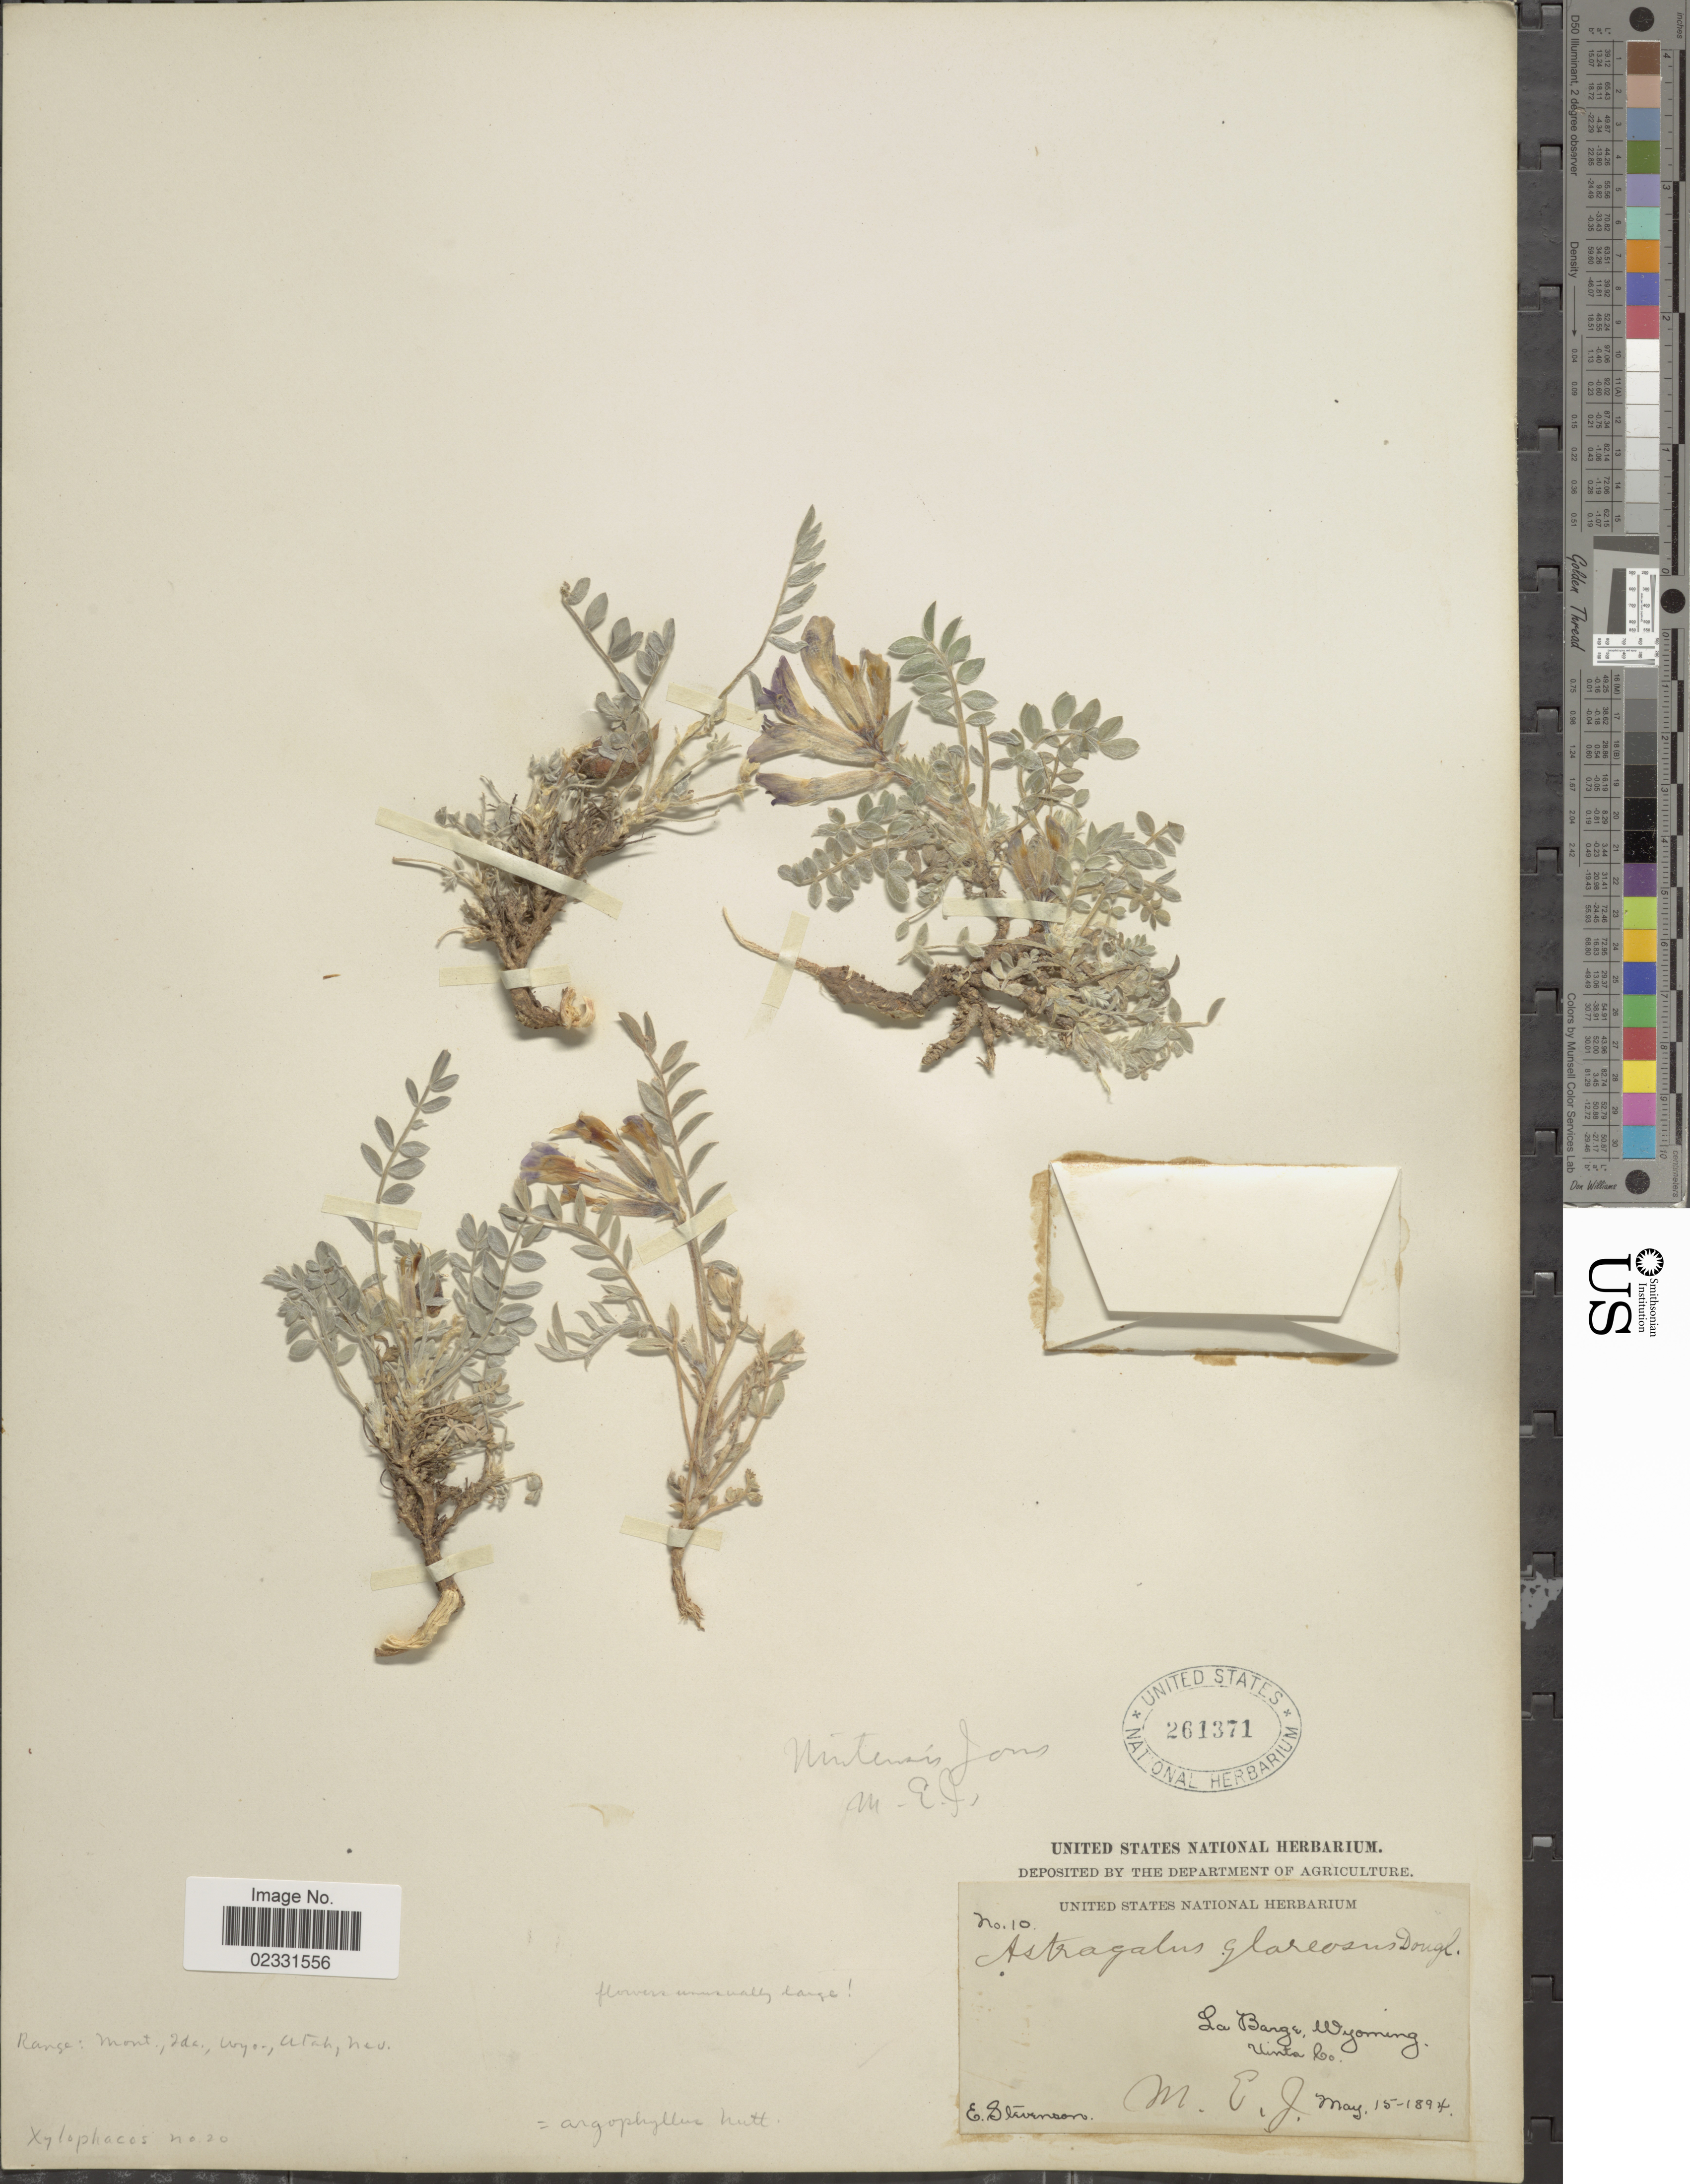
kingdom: Plantae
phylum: Tracheophyta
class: Magnoliopsida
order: Fabales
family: Fabaceae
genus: Astragalus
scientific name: Astragalus purshii var. glareosus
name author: (Douglas ex Hook.) Barneby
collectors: E. Stevenson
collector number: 10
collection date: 1894-05-15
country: United States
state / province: Wyoming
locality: La Barge, Wyoming, Uinta Co.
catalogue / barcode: US 261371